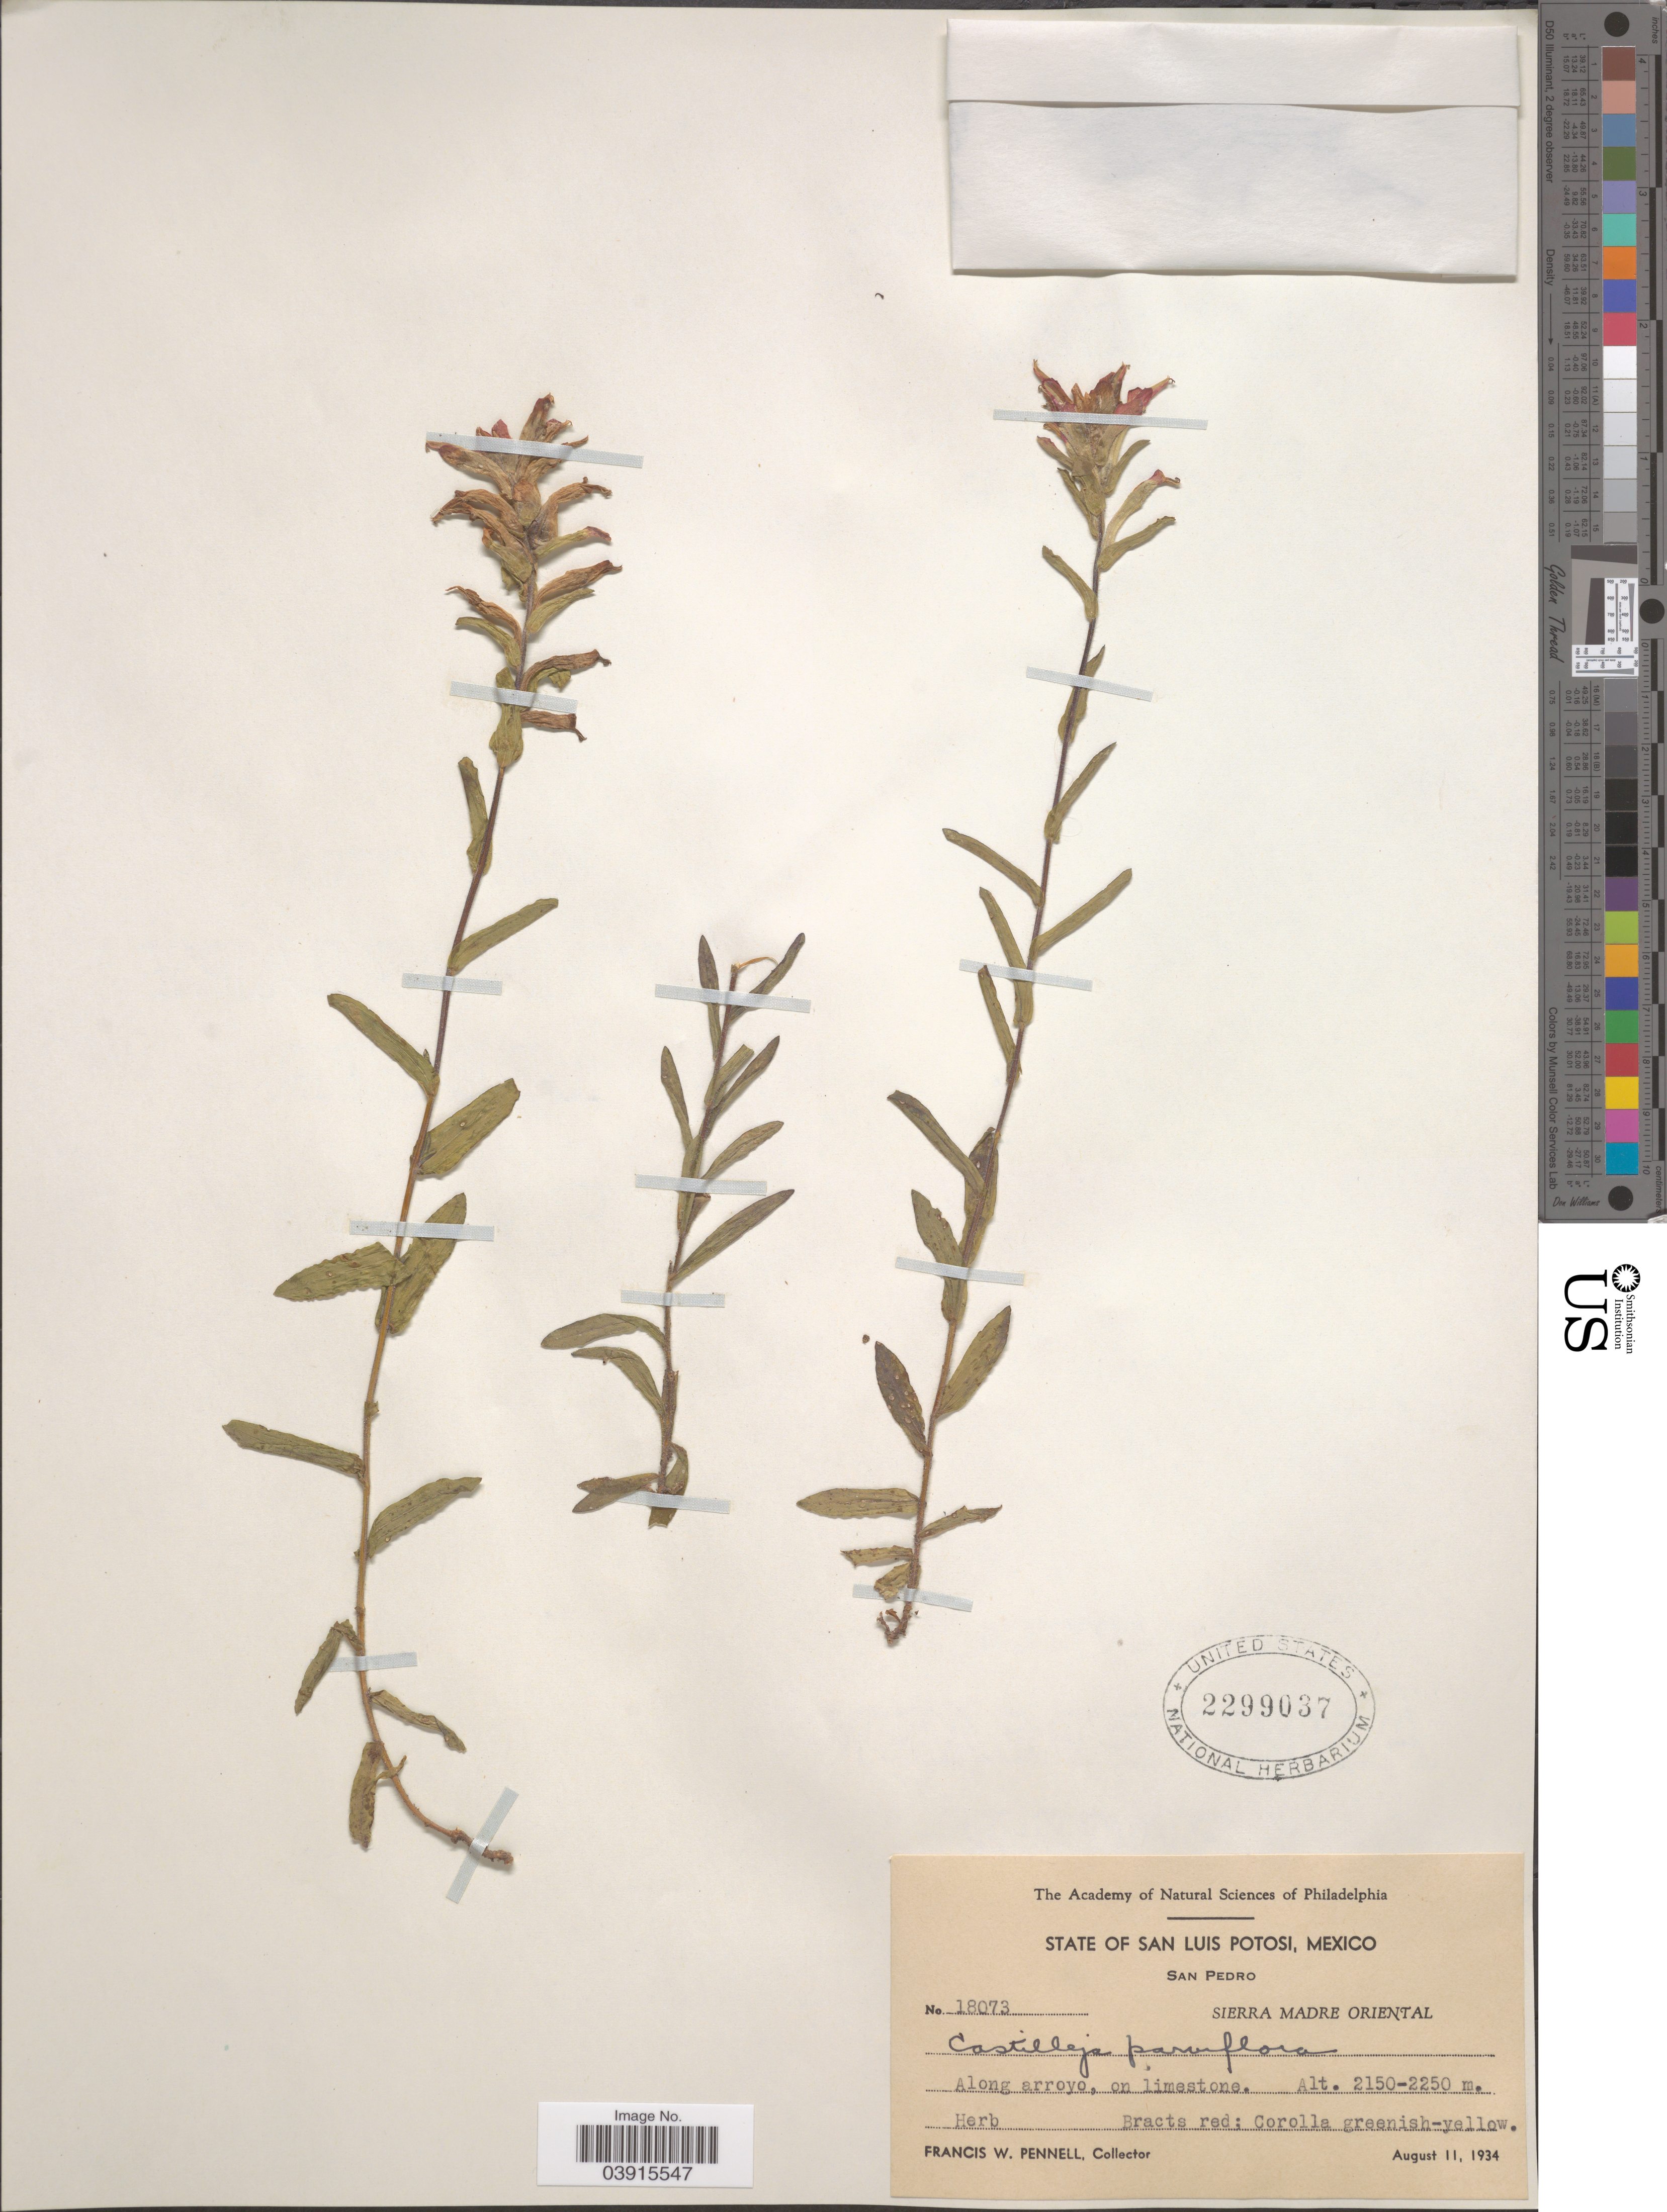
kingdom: Plantae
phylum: Tracheophyta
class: Magnoliopsida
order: Lamiales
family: Orobanchaceae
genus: Castilleja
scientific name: Castilleja scorzonerifolia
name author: Kunth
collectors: F. W. Pennell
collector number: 18073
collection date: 1934-08-11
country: Mexico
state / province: San Luis Potosí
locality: San Pedro. Sierra Madre Oriental.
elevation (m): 2150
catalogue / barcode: US 2299037